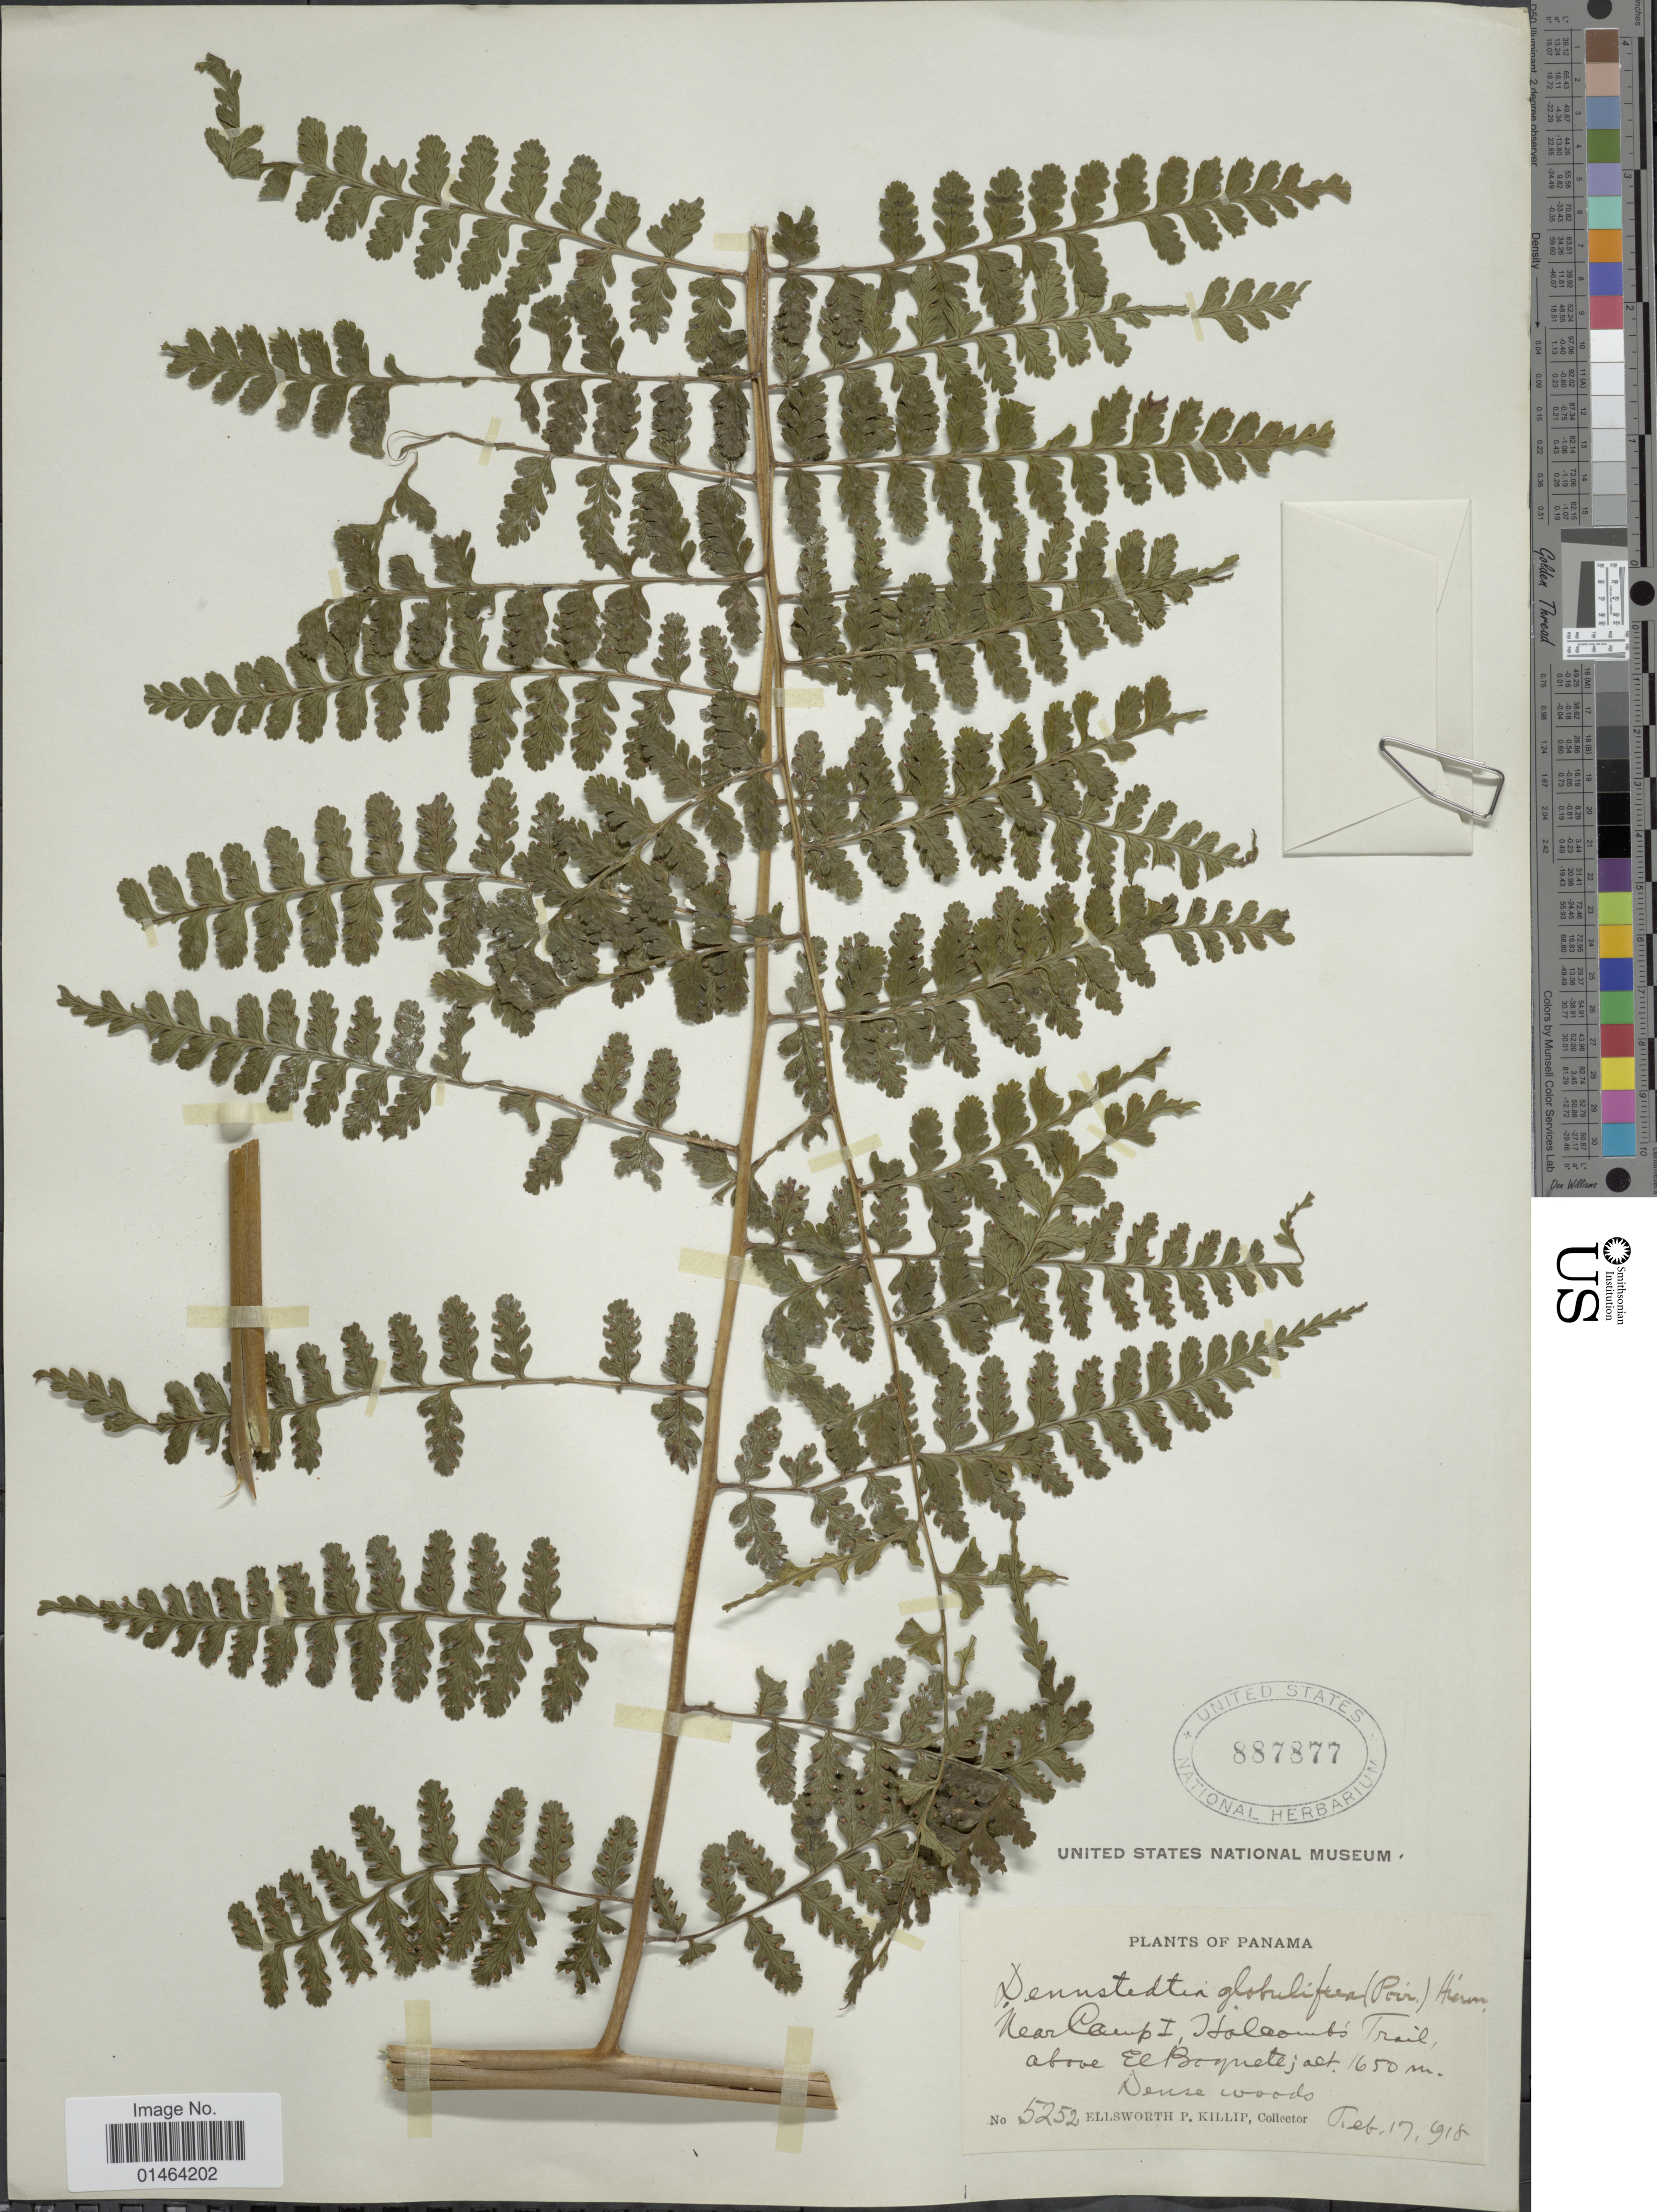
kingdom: Plantae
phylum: Tracheophyta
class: Polypodiopsida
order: Polypodiales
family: Dennstaedtiaceae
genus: Dennstaedtia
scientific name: Dennstaedtia globulifera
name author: (Poir.) Hieron.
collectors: E. P. Killip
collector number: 5252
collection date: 1918-02-17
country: Panama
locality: Near Camp 1, Holcomb's Trail, above El Boquete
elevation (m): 1650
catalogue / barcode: US 887877